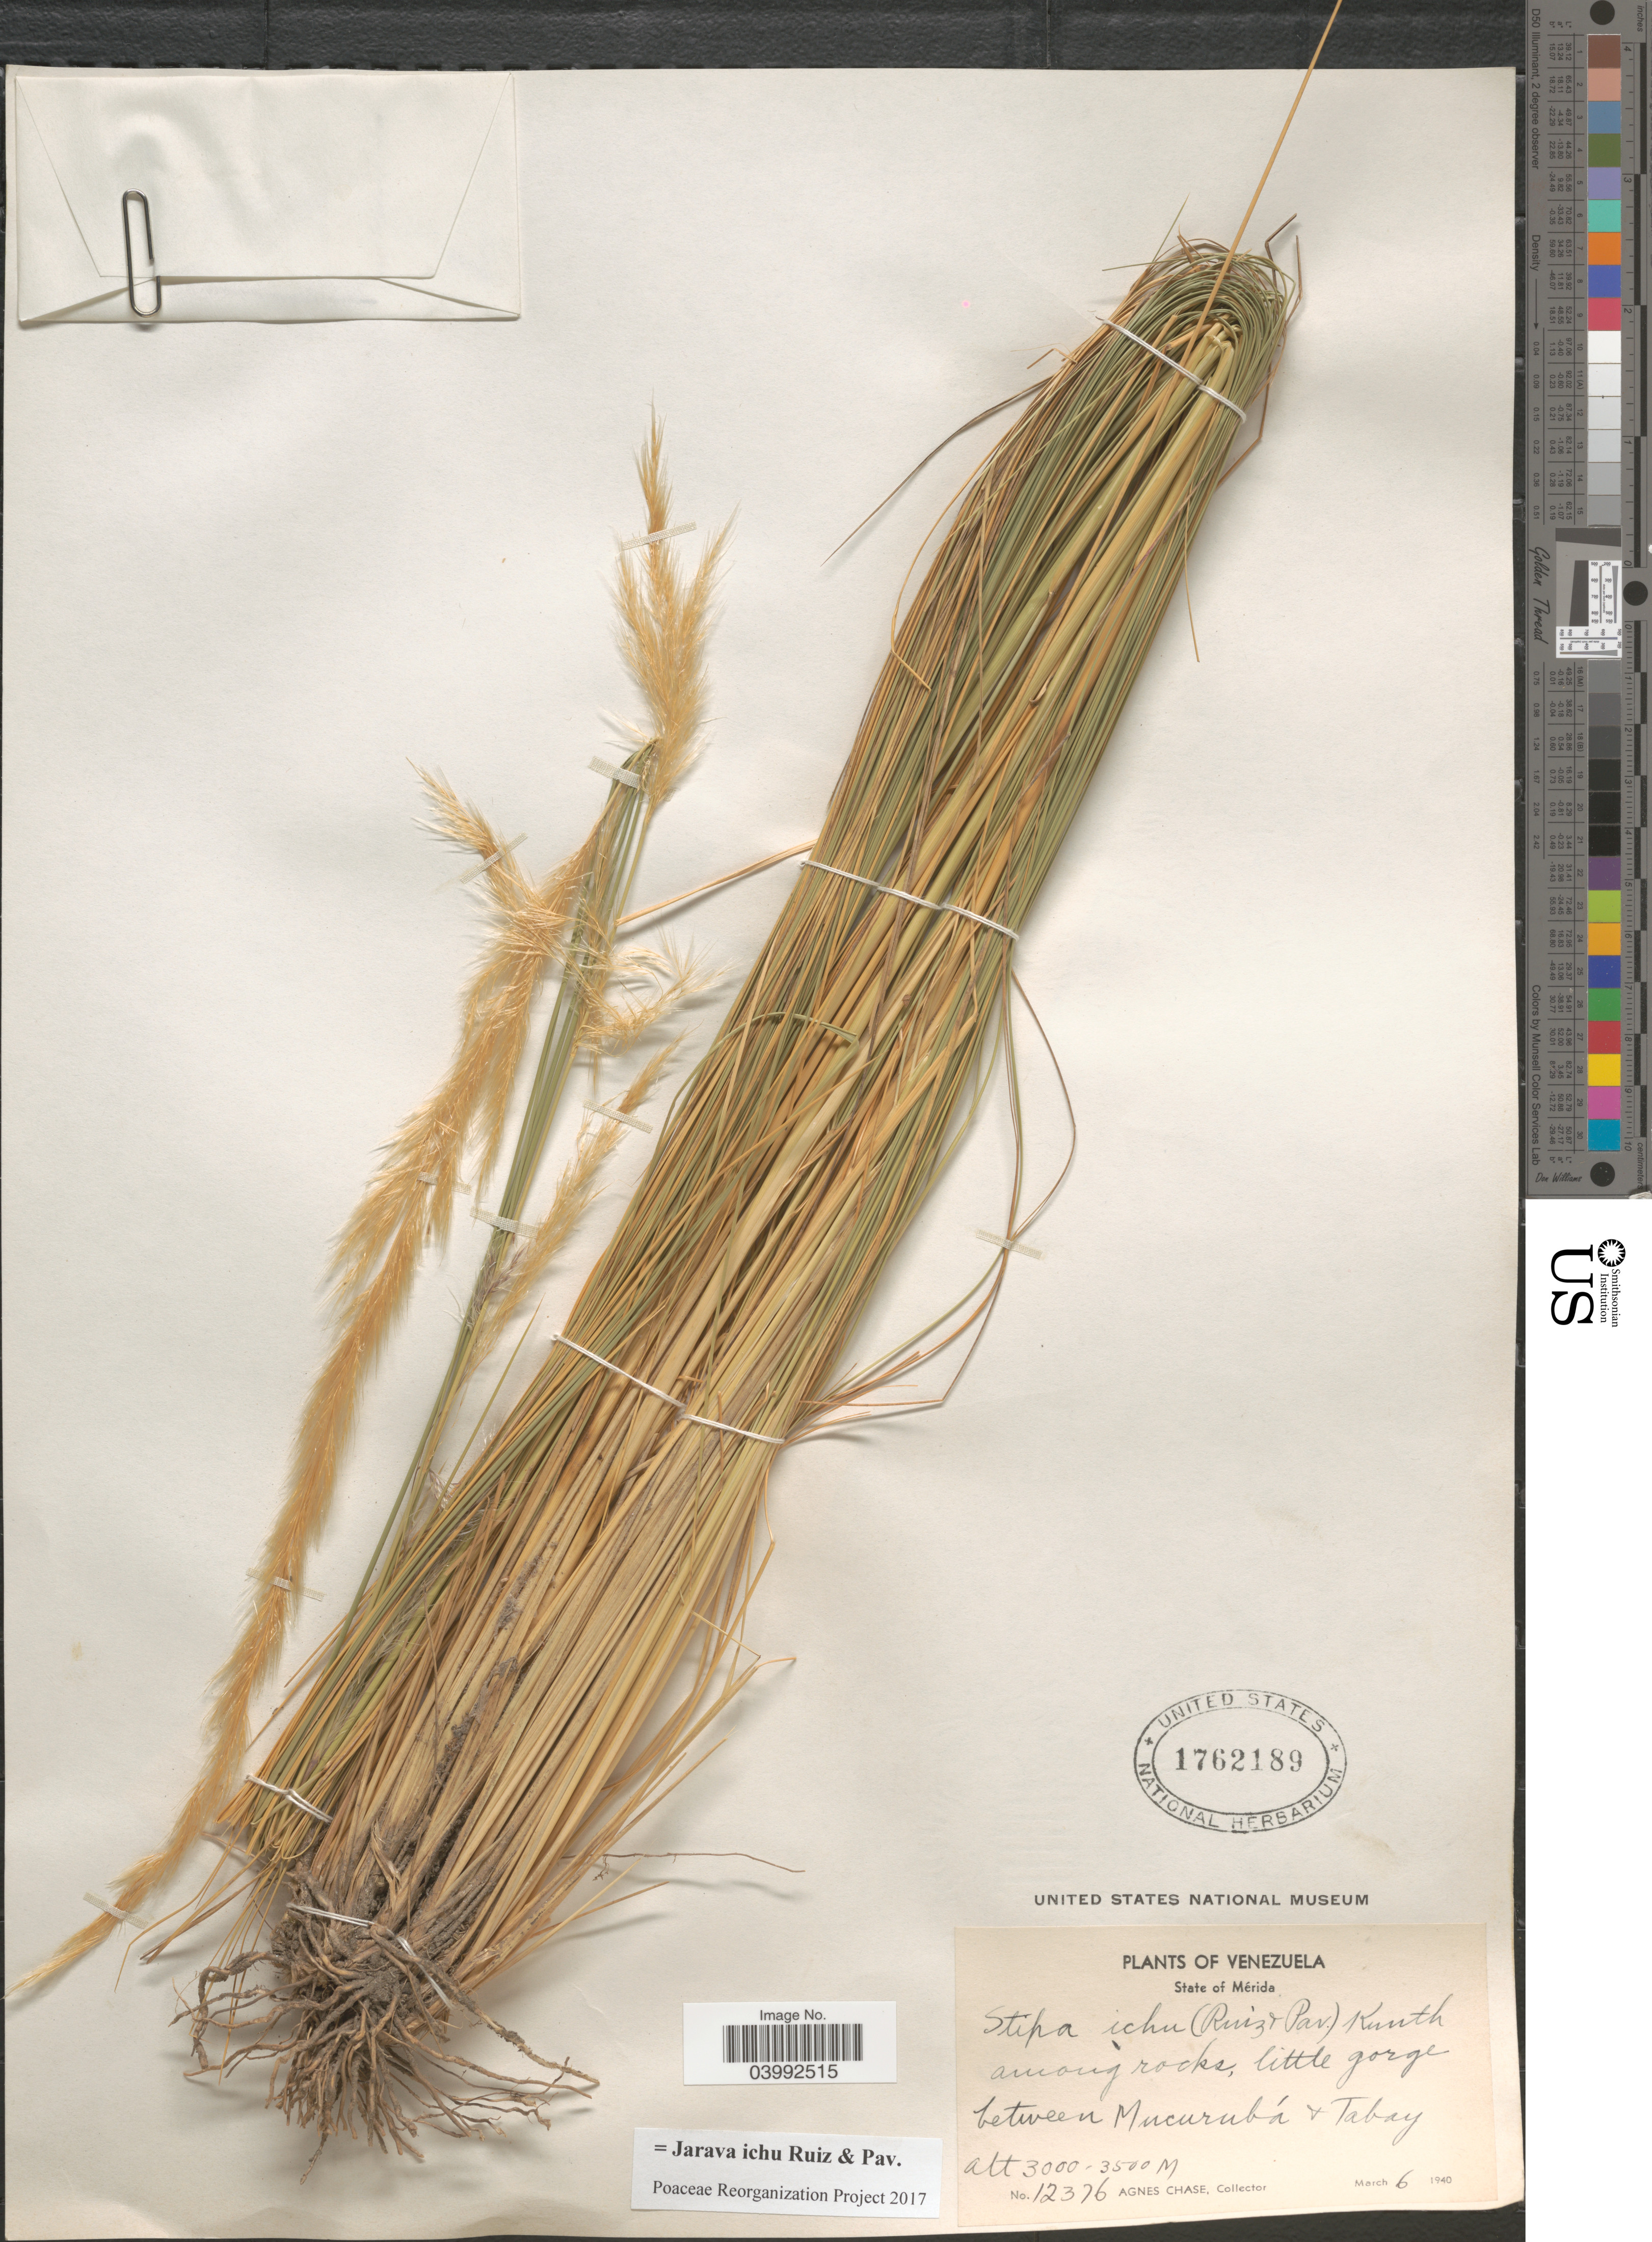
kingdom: Plantae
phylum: Tracheophyta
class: Liliopsida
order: Poales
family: Poaceae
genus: Jarava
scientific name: Jarava ichu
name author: Ruiz & Pav.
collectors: A. Chase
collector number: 12376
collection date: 1940-03-06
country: Venezuela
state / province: Merida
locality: Among rocks, little gorge between Mucurubá & Tabay.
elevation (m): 3000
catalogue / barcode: US 1762189